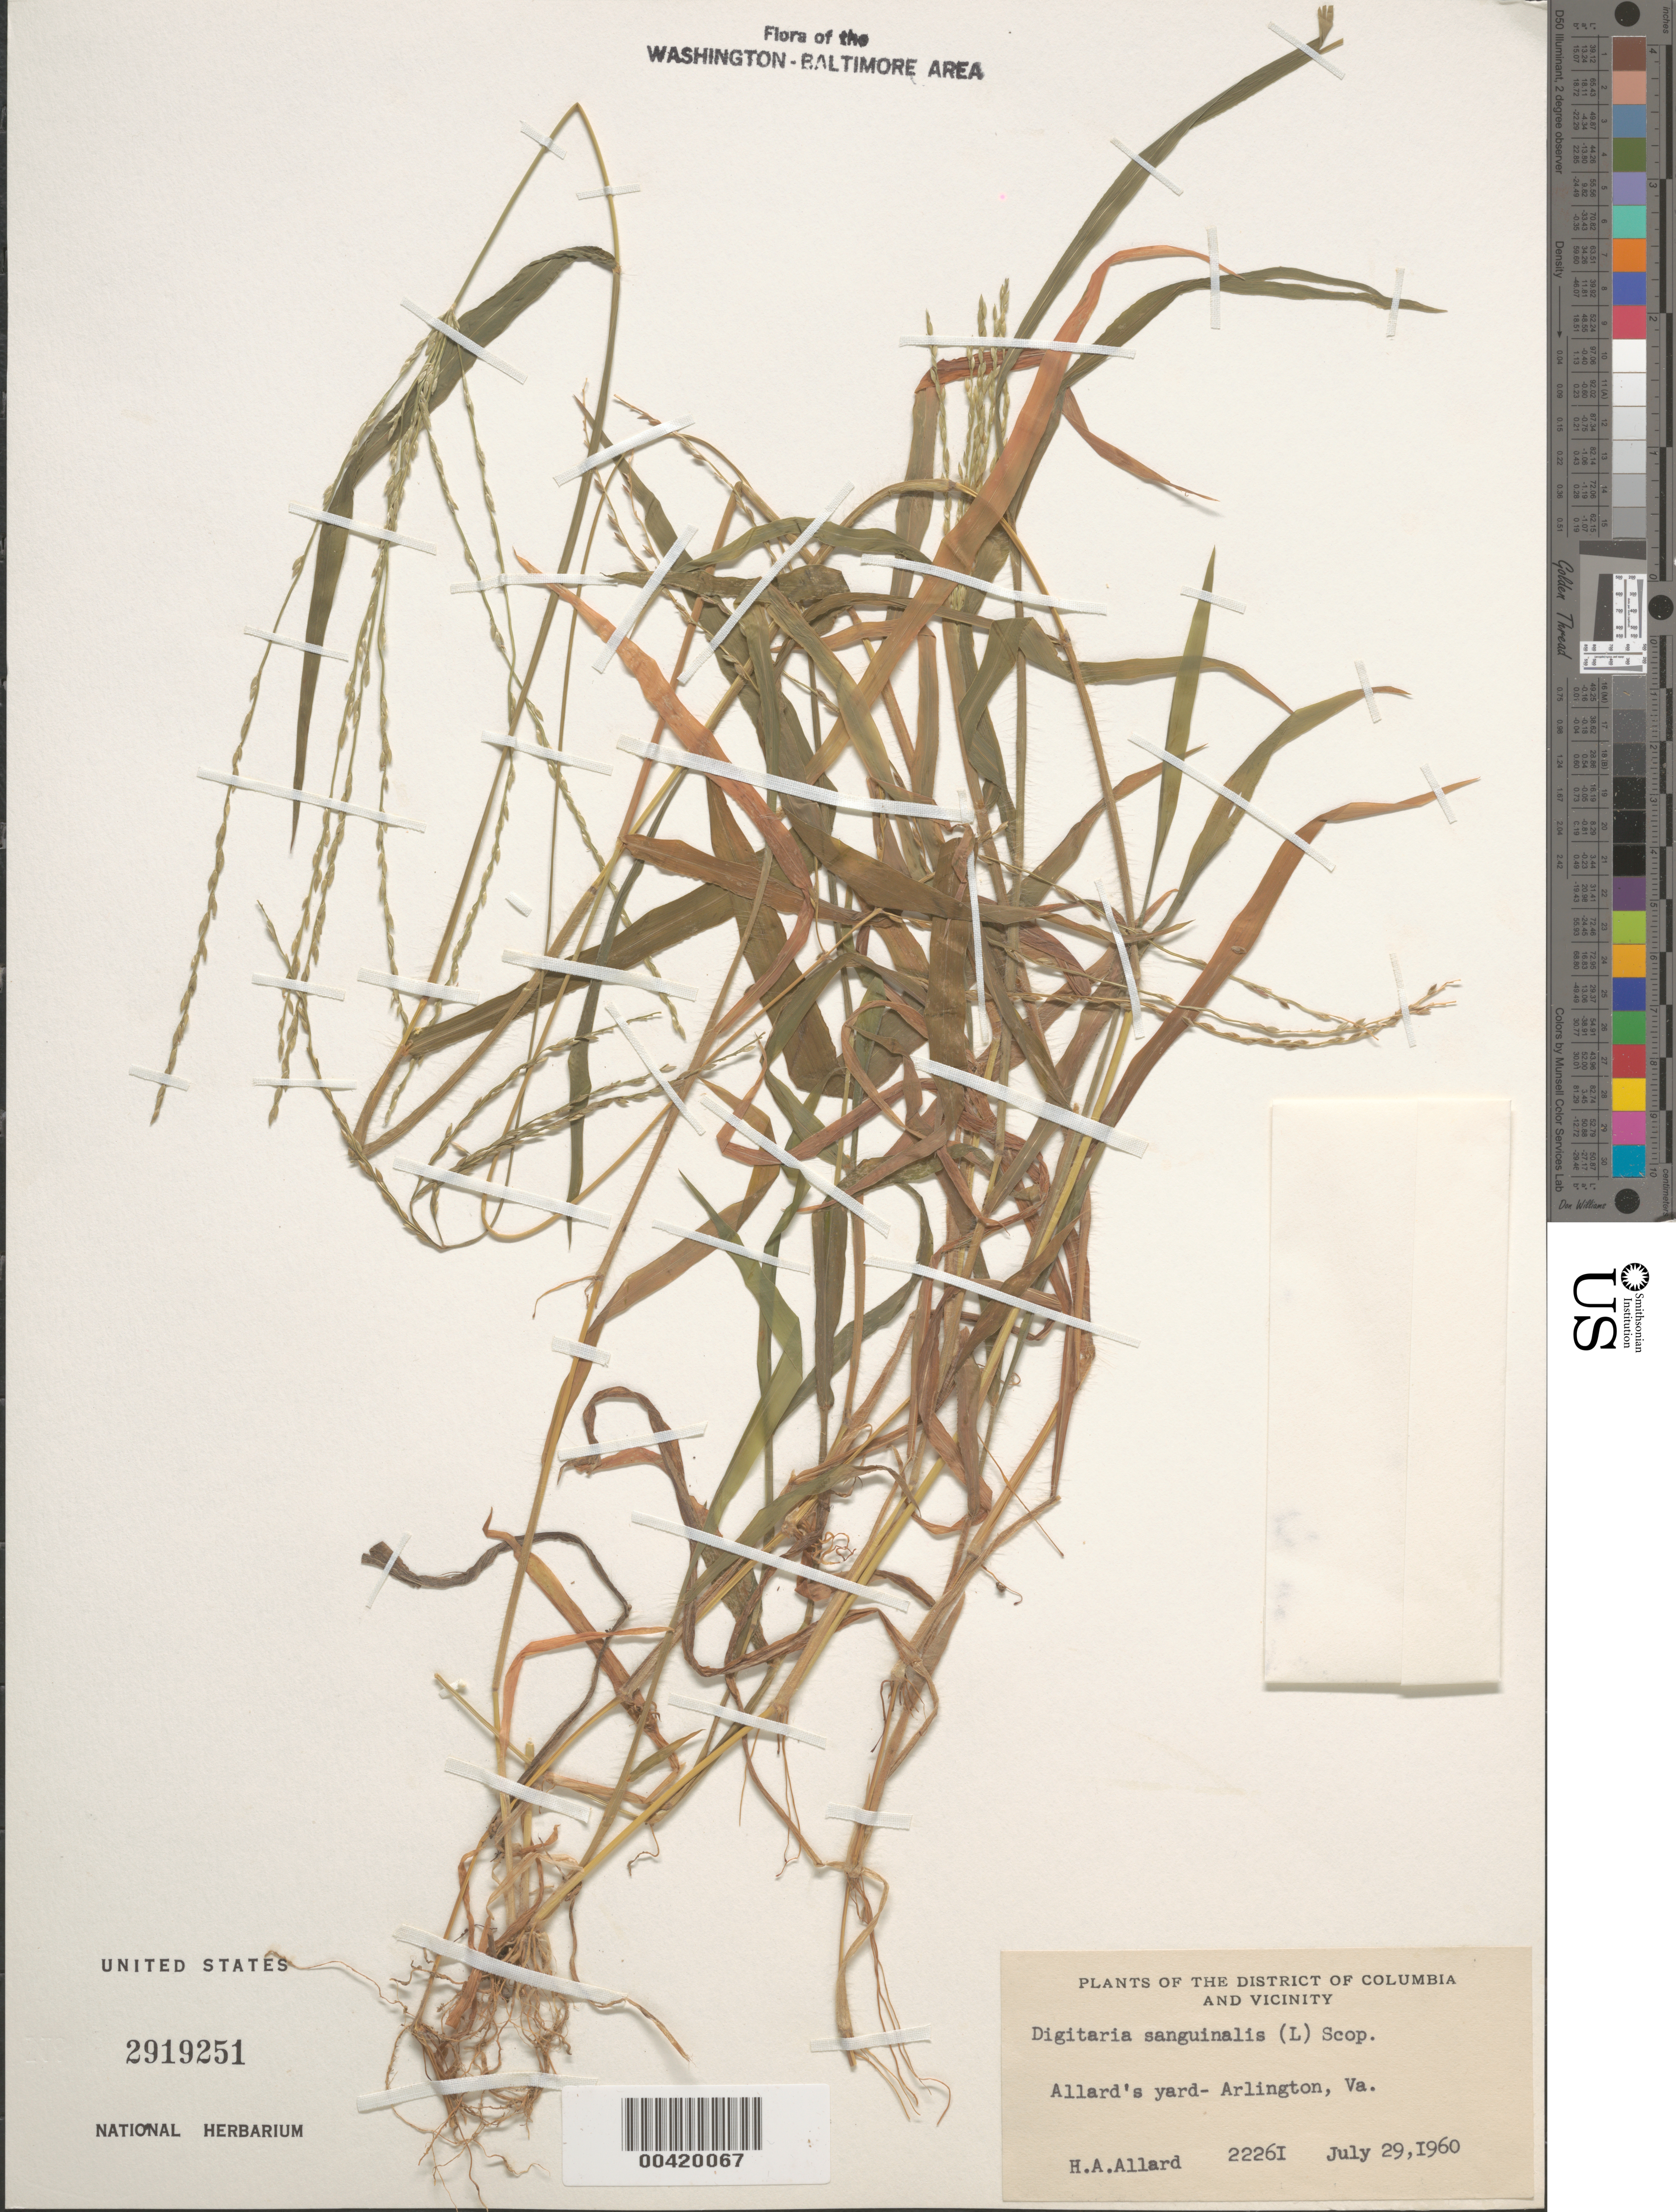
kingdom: Plantae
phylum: Tracheophyta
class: Liliopsida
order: Poales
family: Poaceae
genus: Digitaria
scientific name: Digitaria sanguinalis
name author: (L.) Scop.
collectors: H. A. Allard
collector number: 22261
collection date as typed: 29 Jul 1960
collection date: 1960-07-29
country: United States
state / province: Virginia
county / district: Arlington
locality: Allards Yard, Arlington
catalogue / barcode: US 2919251